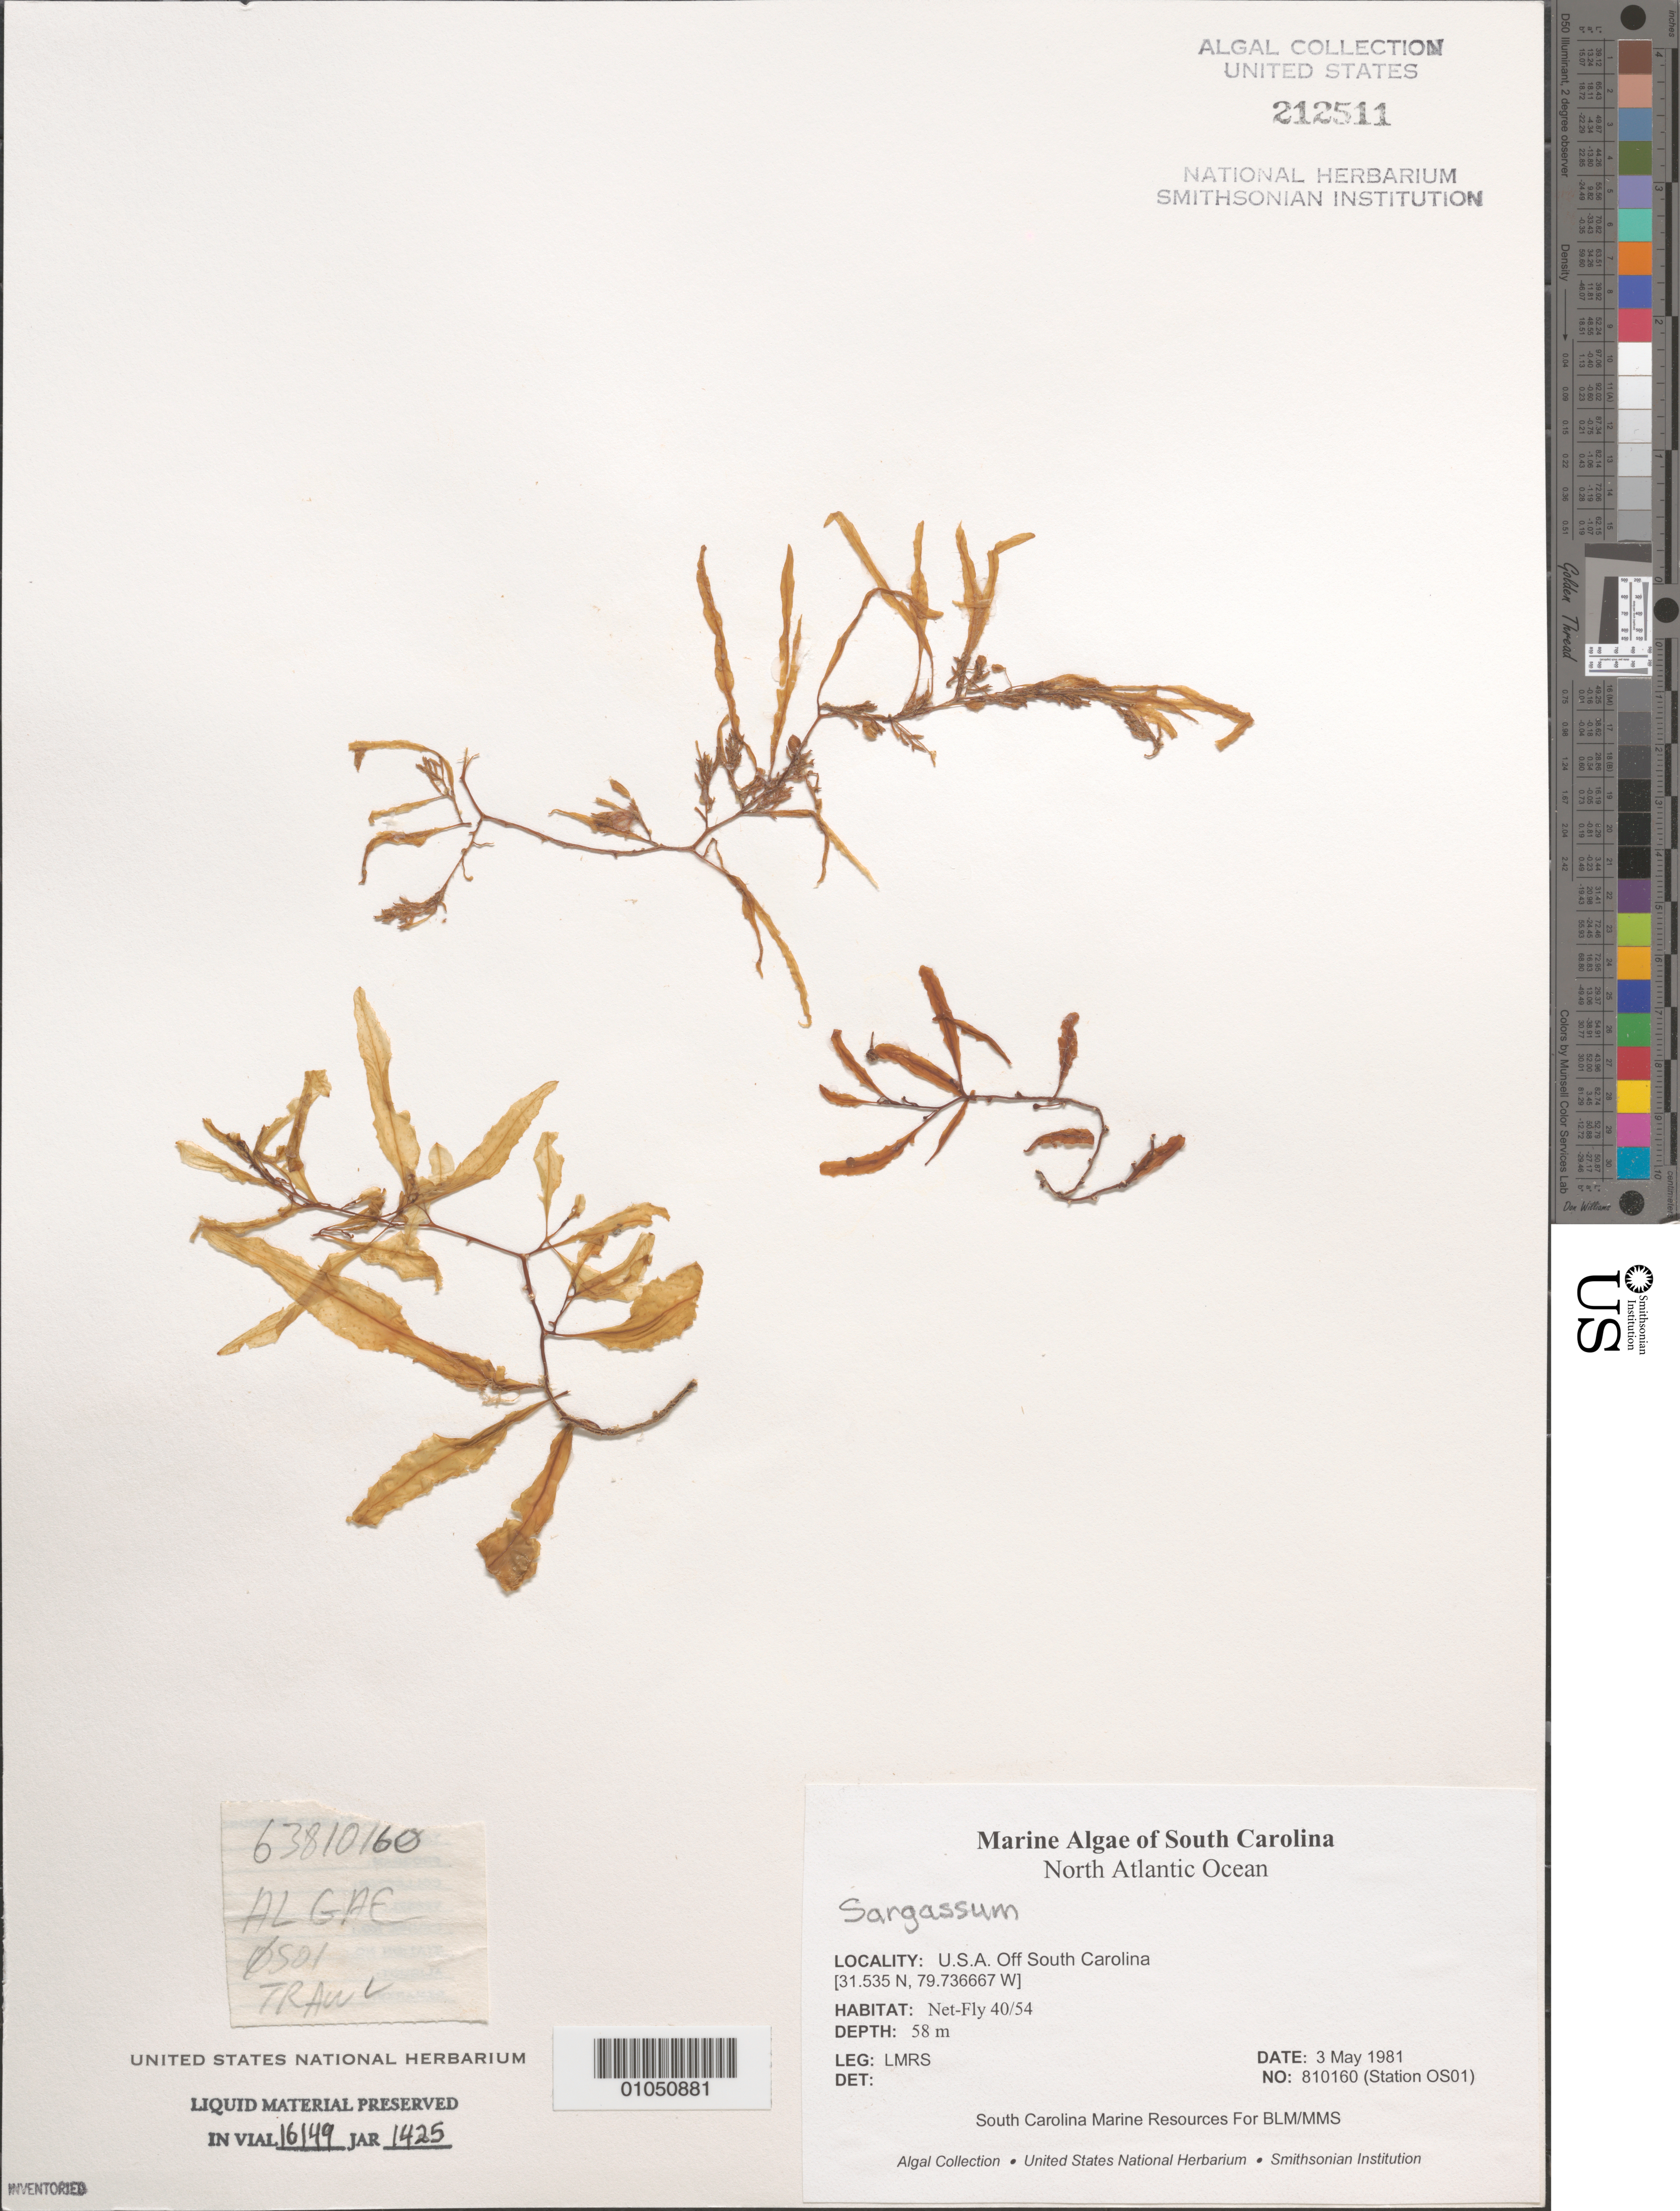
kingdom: Chromista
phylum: Ochrophyta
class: Phaeophyceae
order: Fucales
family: Sargassaceae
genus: Sargassum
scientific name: Sargassum sp.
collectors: LMRS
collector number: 810160 (Station OS01)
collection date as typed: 03 May 1981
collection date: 1981-05-03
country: United States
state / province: South Carolina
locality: North Atlantic Ocean off South Carolina coast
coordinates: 31.535 N, 79.736667 W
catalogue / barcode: US 212511